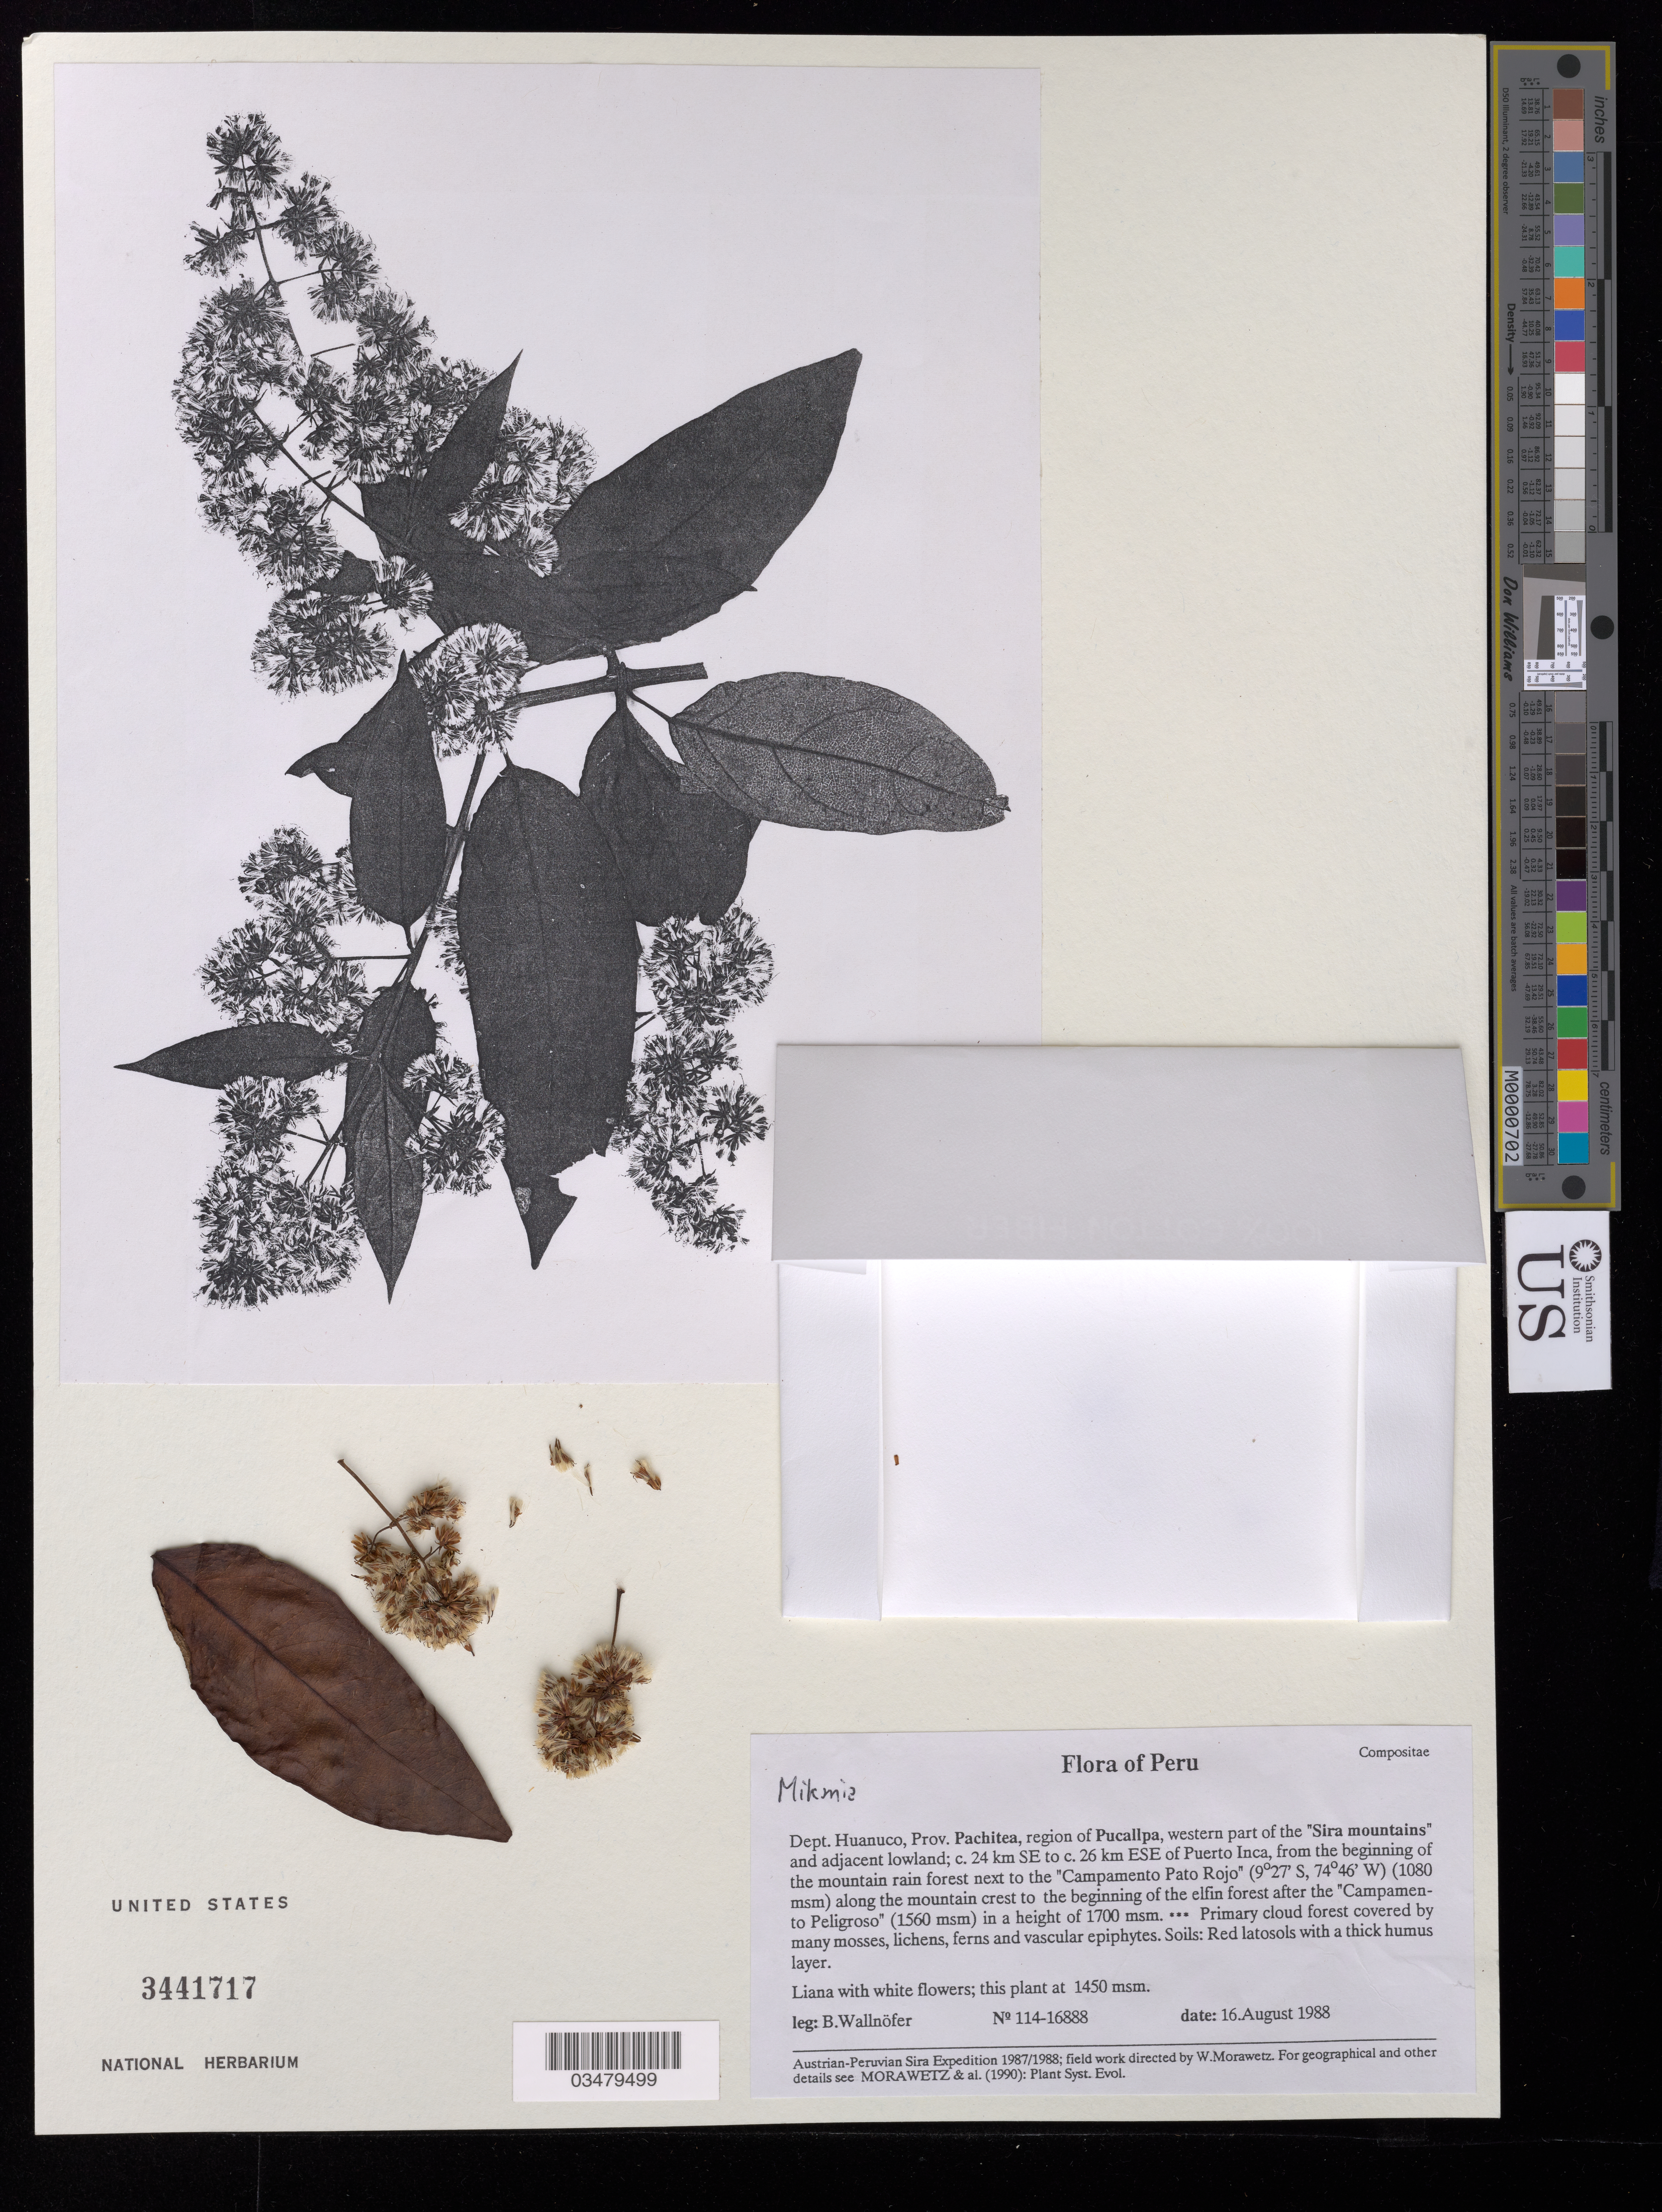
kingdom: Plantae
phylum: Tracheophyta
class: Magnoliopsida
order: Asterales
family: Asteraceae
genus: Mikania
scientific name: Mikania sp.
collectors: B. Wallnöfer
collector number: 114-16888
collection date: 1988-08-16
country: Peru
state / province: Huánuco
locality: Prov. Pachitea, region of Pucallpa, western part of the "Sira mountains"and adjacent lowland; c. 26 km to c. 28 km ESE from Puente Inca, from the beginning of the elfin forest along the crest to the first peak of the main range .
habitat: Primary cloud forest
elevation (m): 1780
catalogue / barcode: US 3441717